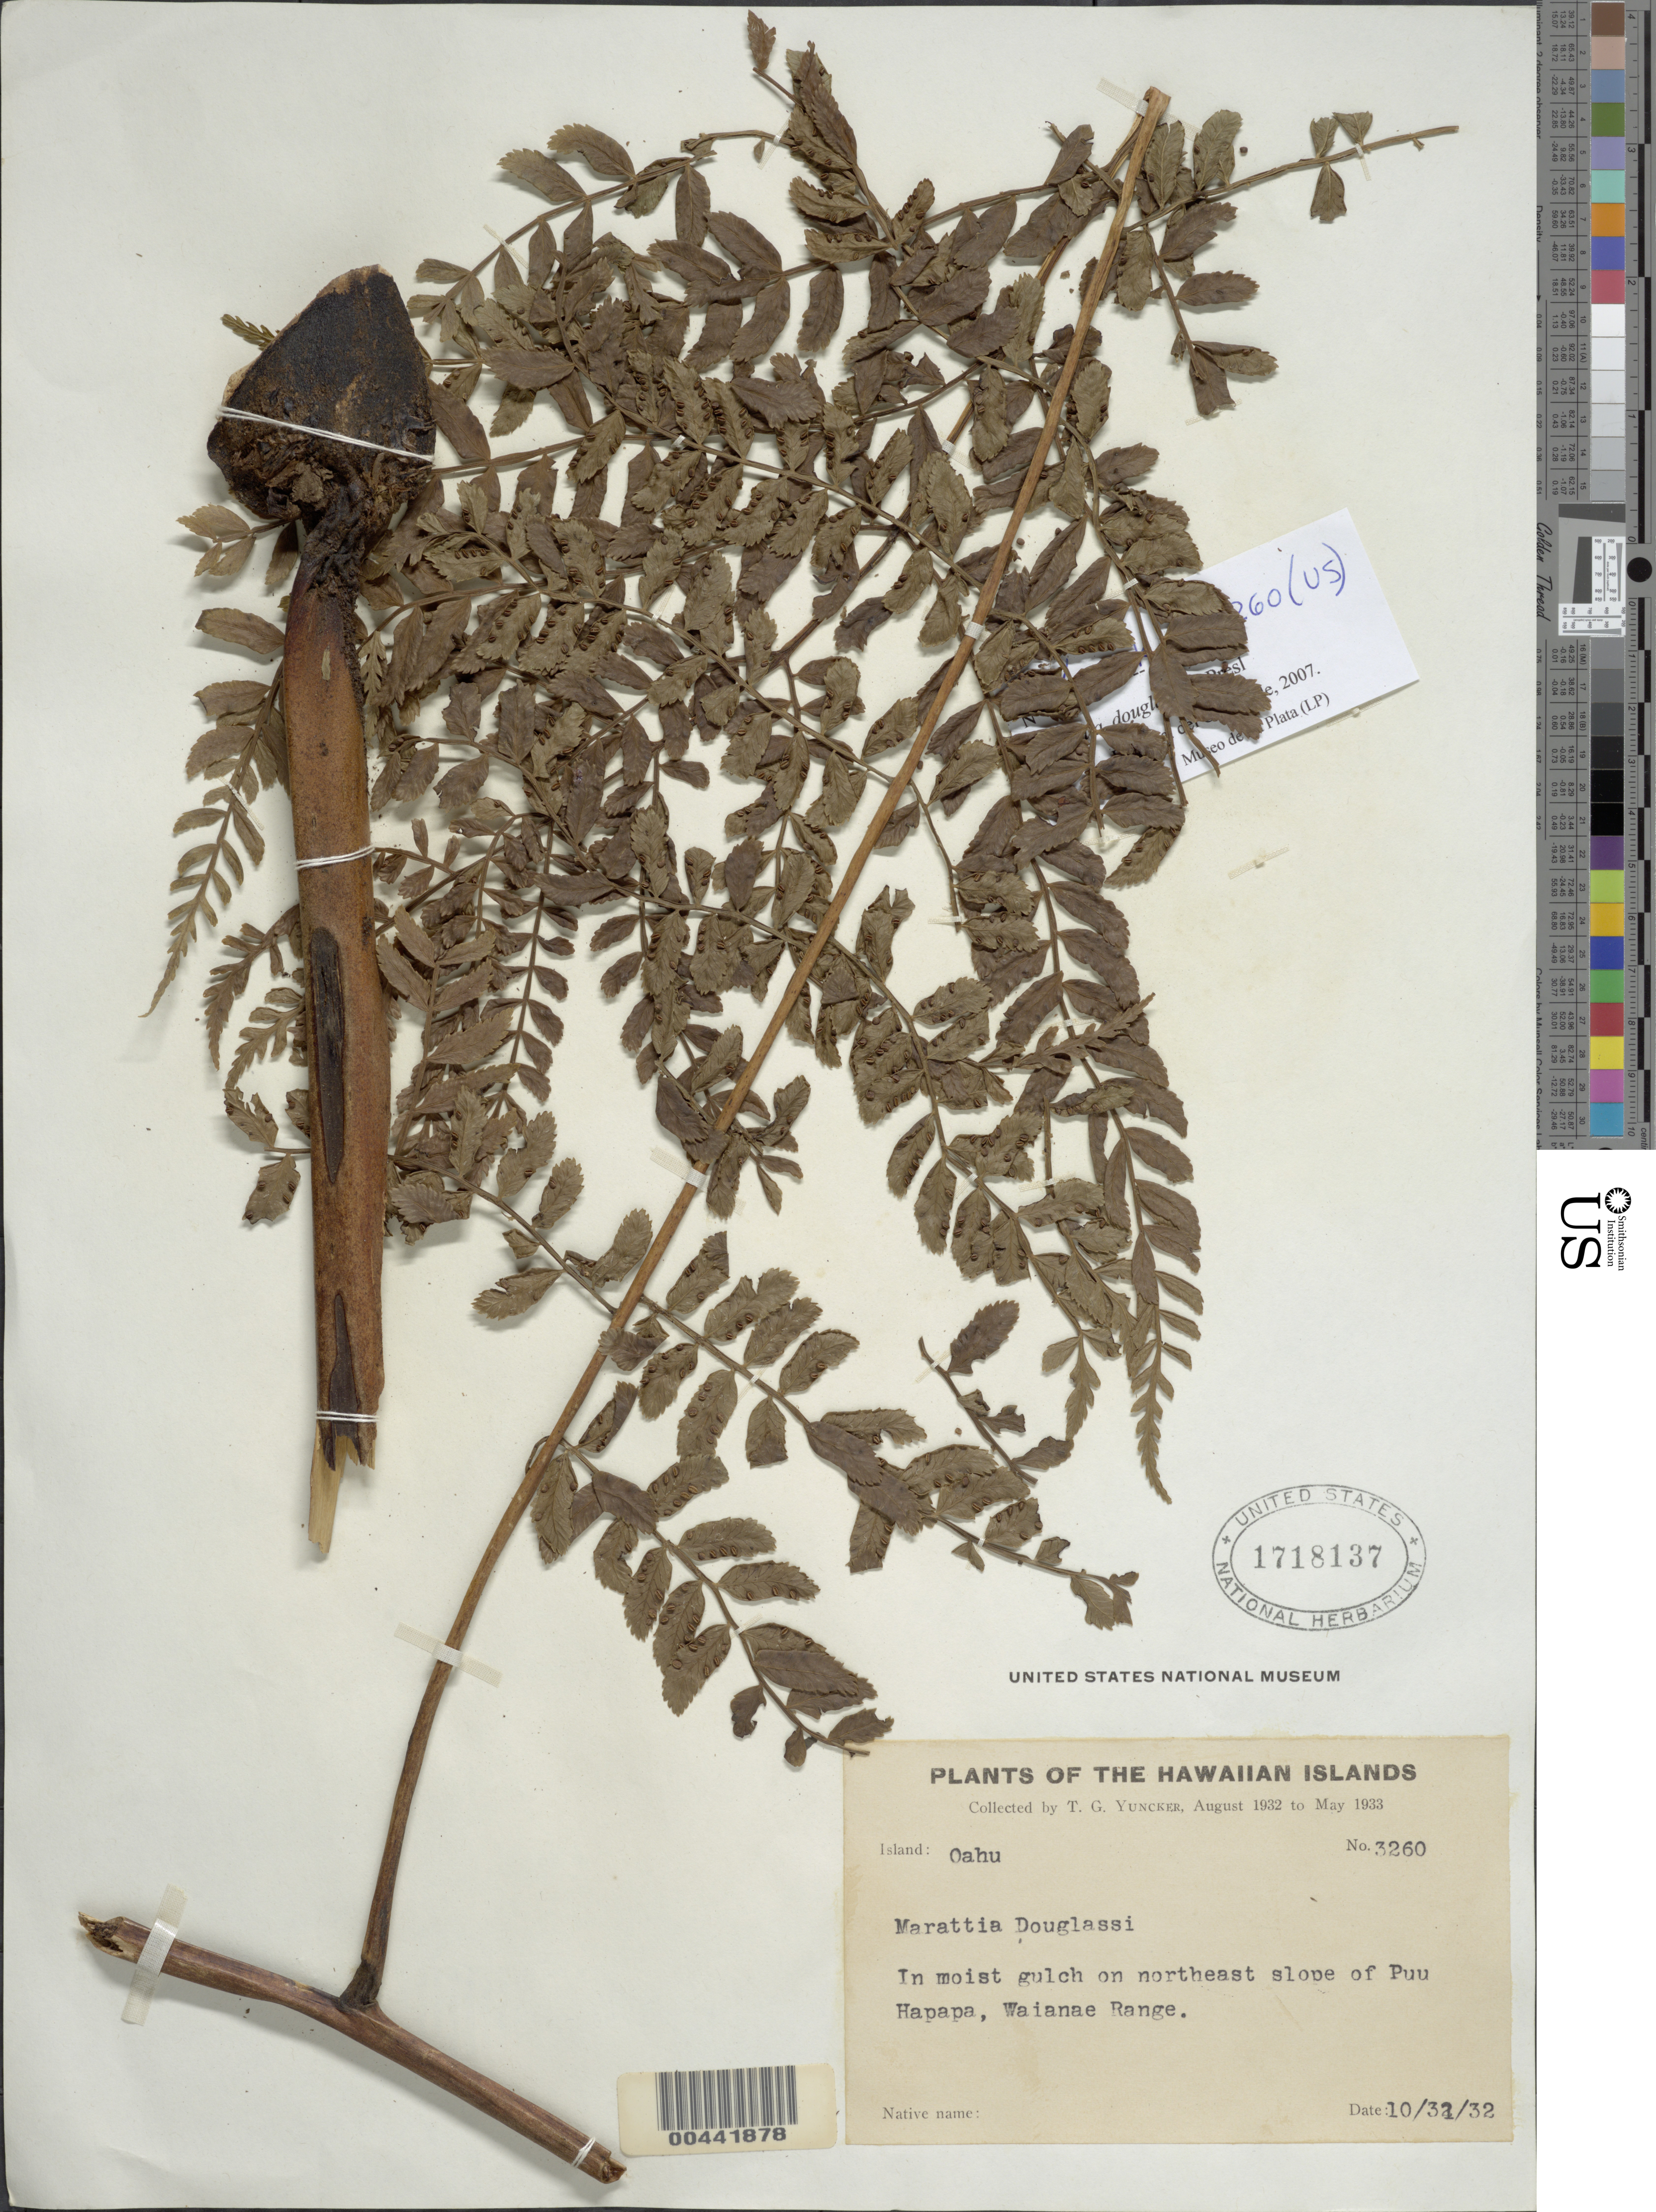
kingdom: Plantae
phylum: Tracheophyta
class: Polypodiopsida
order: Marattiales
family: Marattiaceae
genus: Marattia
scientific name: Marattia douglasii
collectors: T. G. Yuncker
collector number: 3260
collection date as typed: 31 Oct 1932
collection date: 1932-10-31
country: United States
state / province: Hawaii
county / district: Honolulu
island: Oahu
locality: In moist gulch on northeast slope of Puu Hapapa, Waianae Range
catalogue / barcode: US 1718137